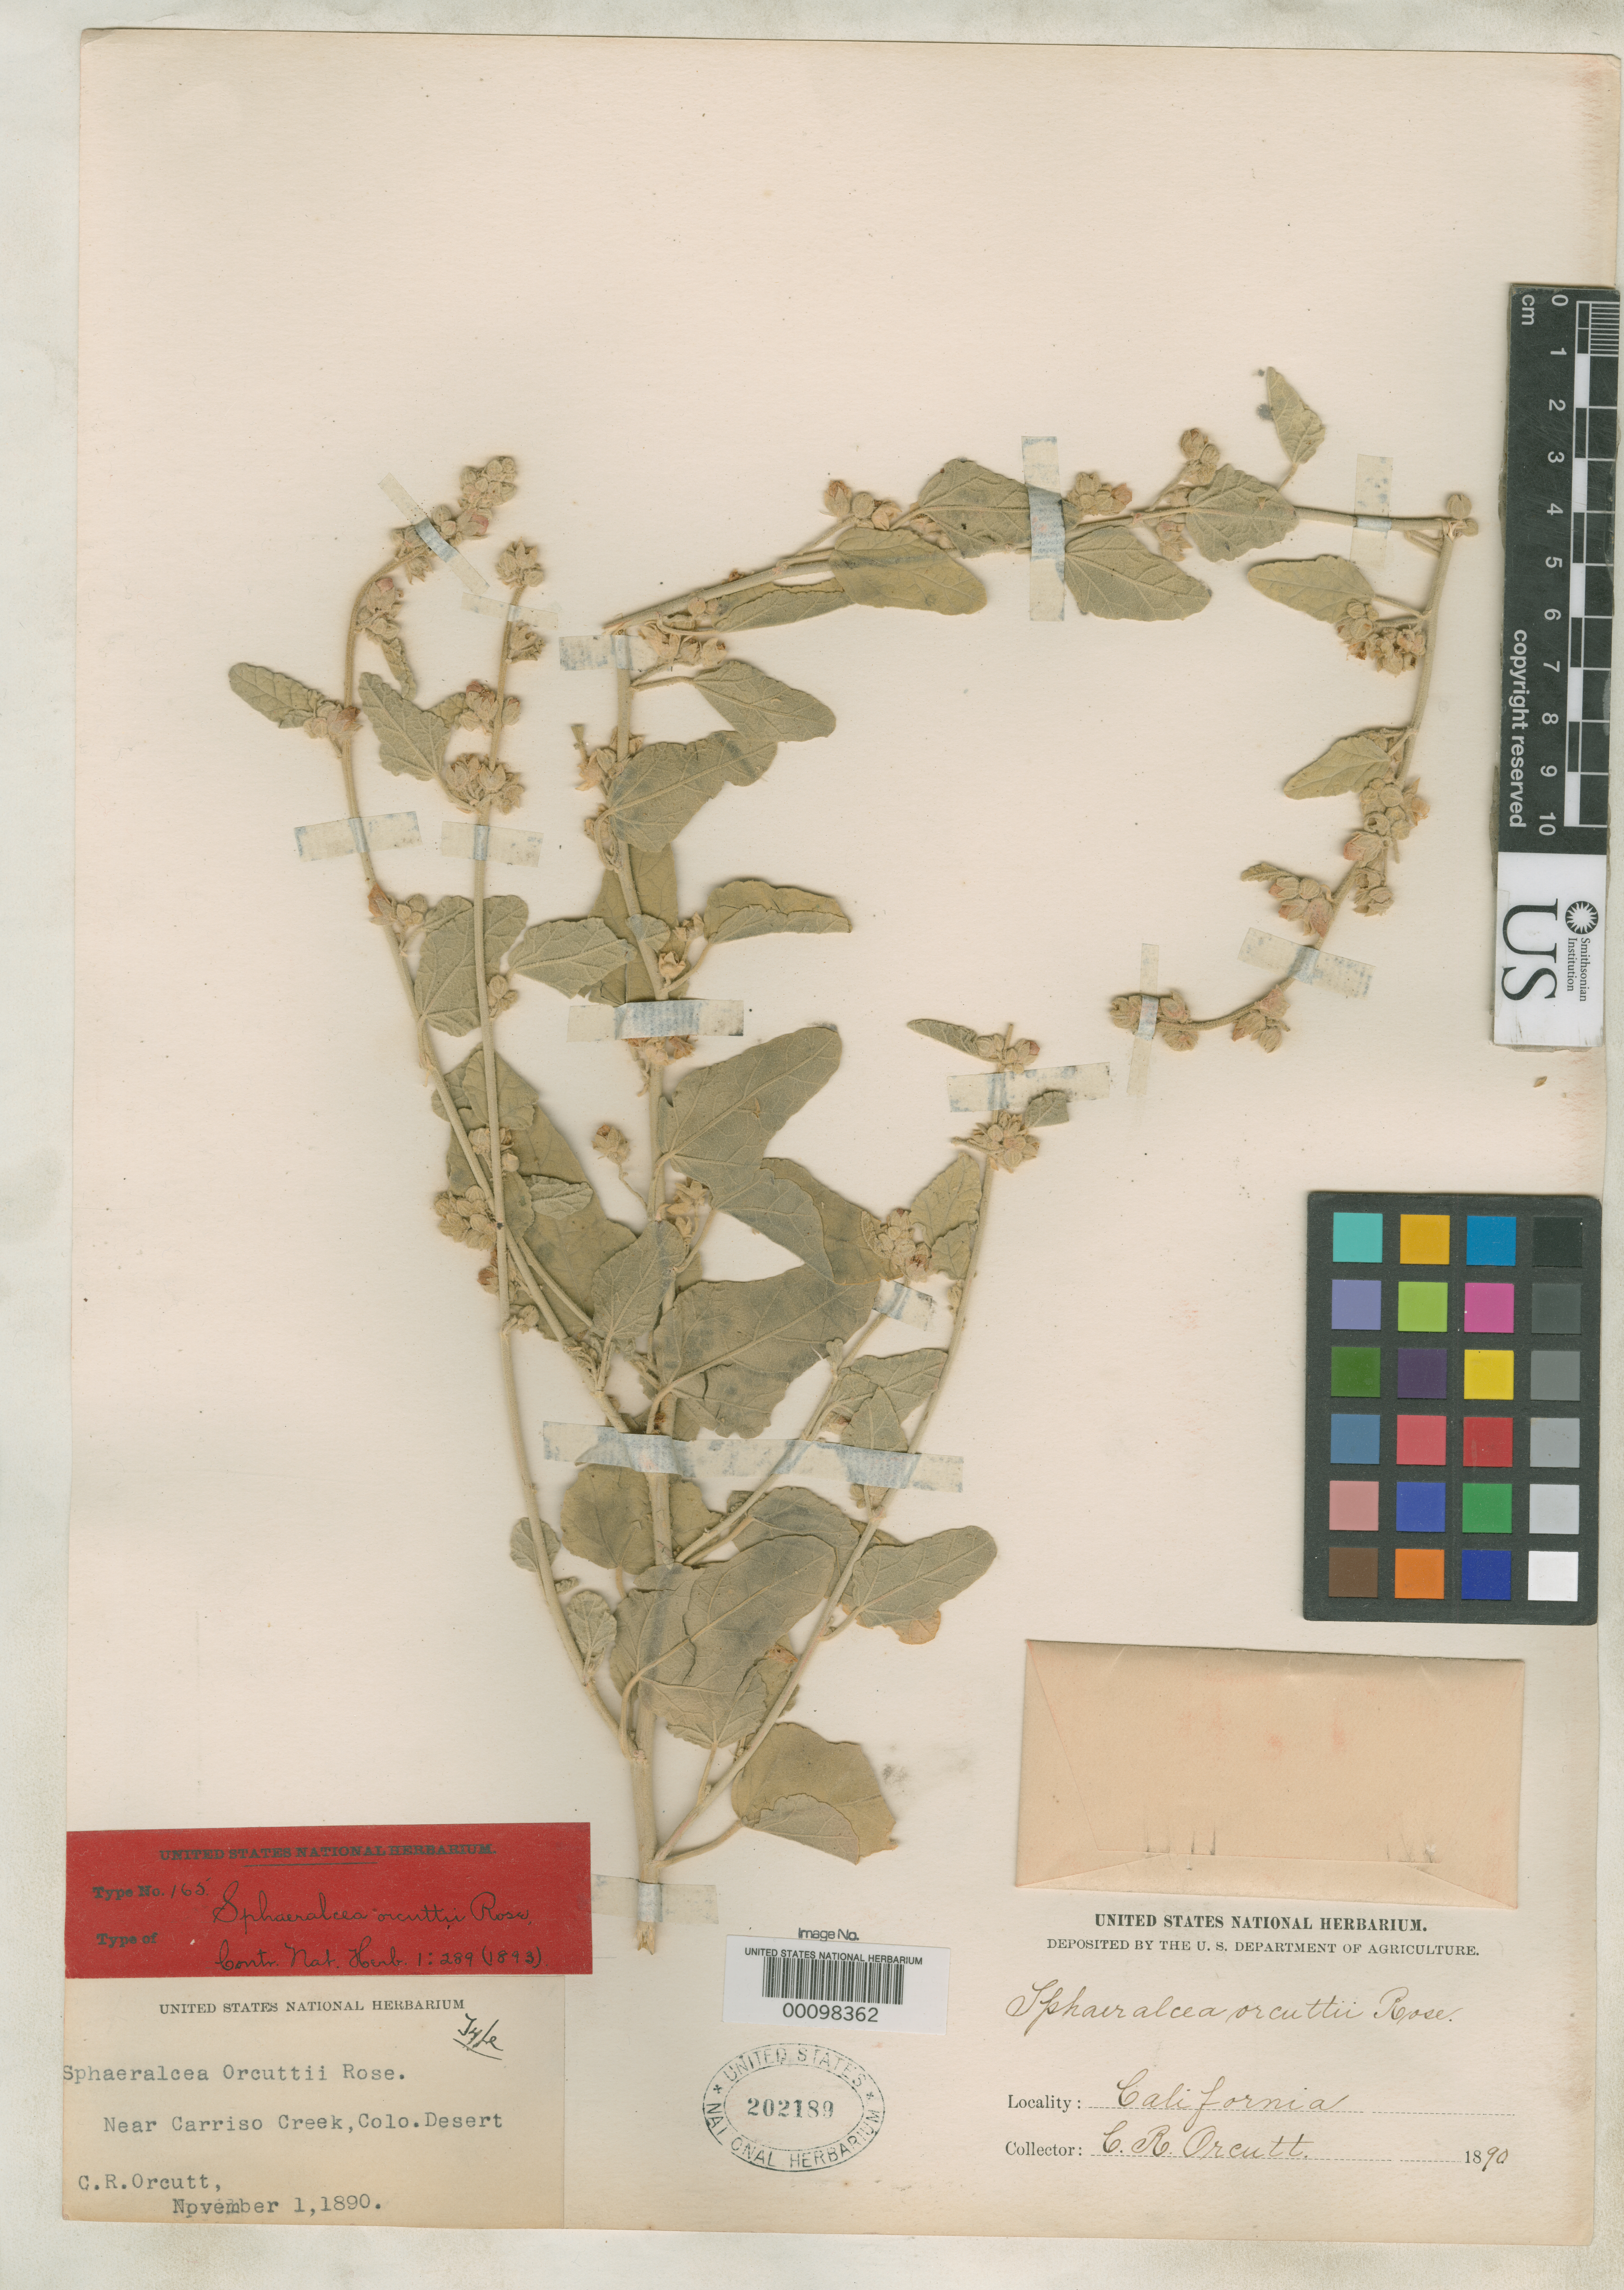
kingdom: Plantae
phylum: Tracheophyta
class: Magnoliopsida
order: Malvales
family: Malvaceae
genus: Sphaeralcea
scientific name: Sphaeralcea orcuttii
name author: Rose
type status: Holotype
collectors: C. R. Orcutt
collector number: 2210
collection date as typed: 01 Nov 1890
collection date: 1890-11-01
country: United States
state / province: California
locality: Near Carrizo Creek, Colorado Desert.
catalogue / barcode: US 202189